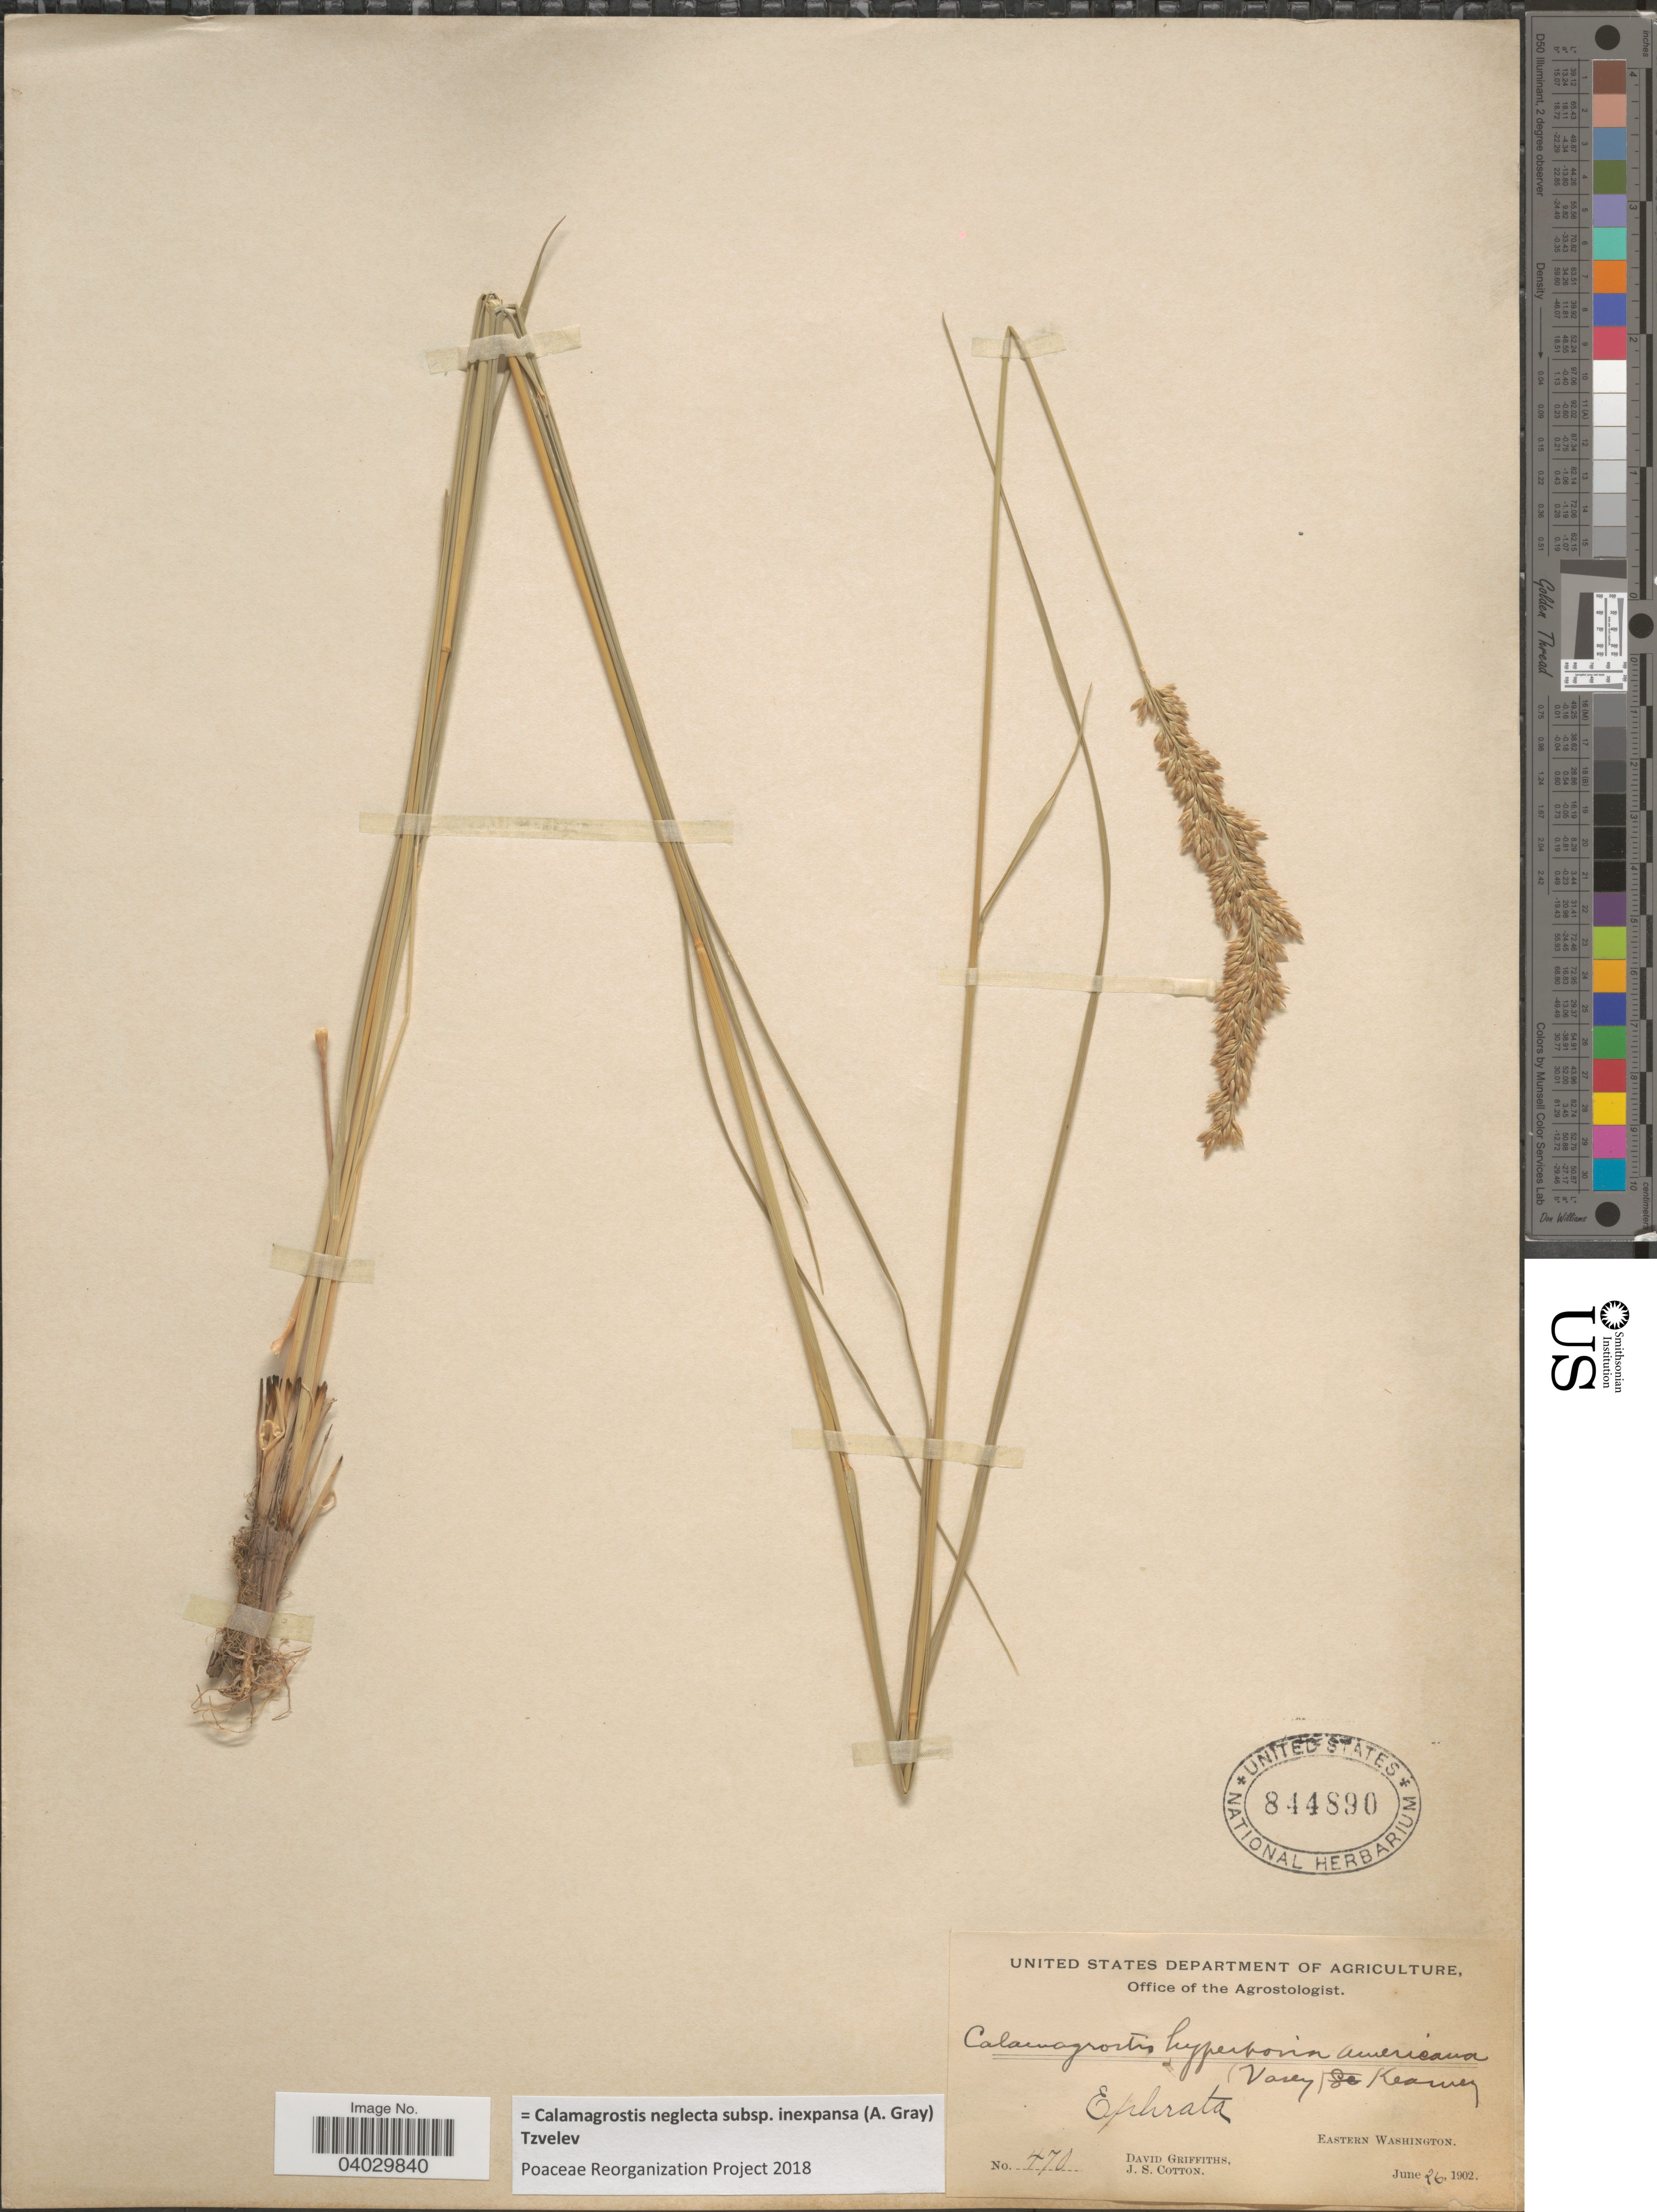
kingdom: Plantae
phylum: Tracheophyta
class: Liliopsida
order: Poales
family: Poaceae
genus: Calamagrostis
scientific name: Calamagrostis neglecta subsp. inexpansa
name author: (A. Gray) Tzvelev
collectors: D. Griffiths & J. S. Cotton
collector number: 470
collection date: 1902-06-26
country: United States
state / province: Washington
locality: Ephrata. Eastern Washington.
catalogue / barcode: US 844890